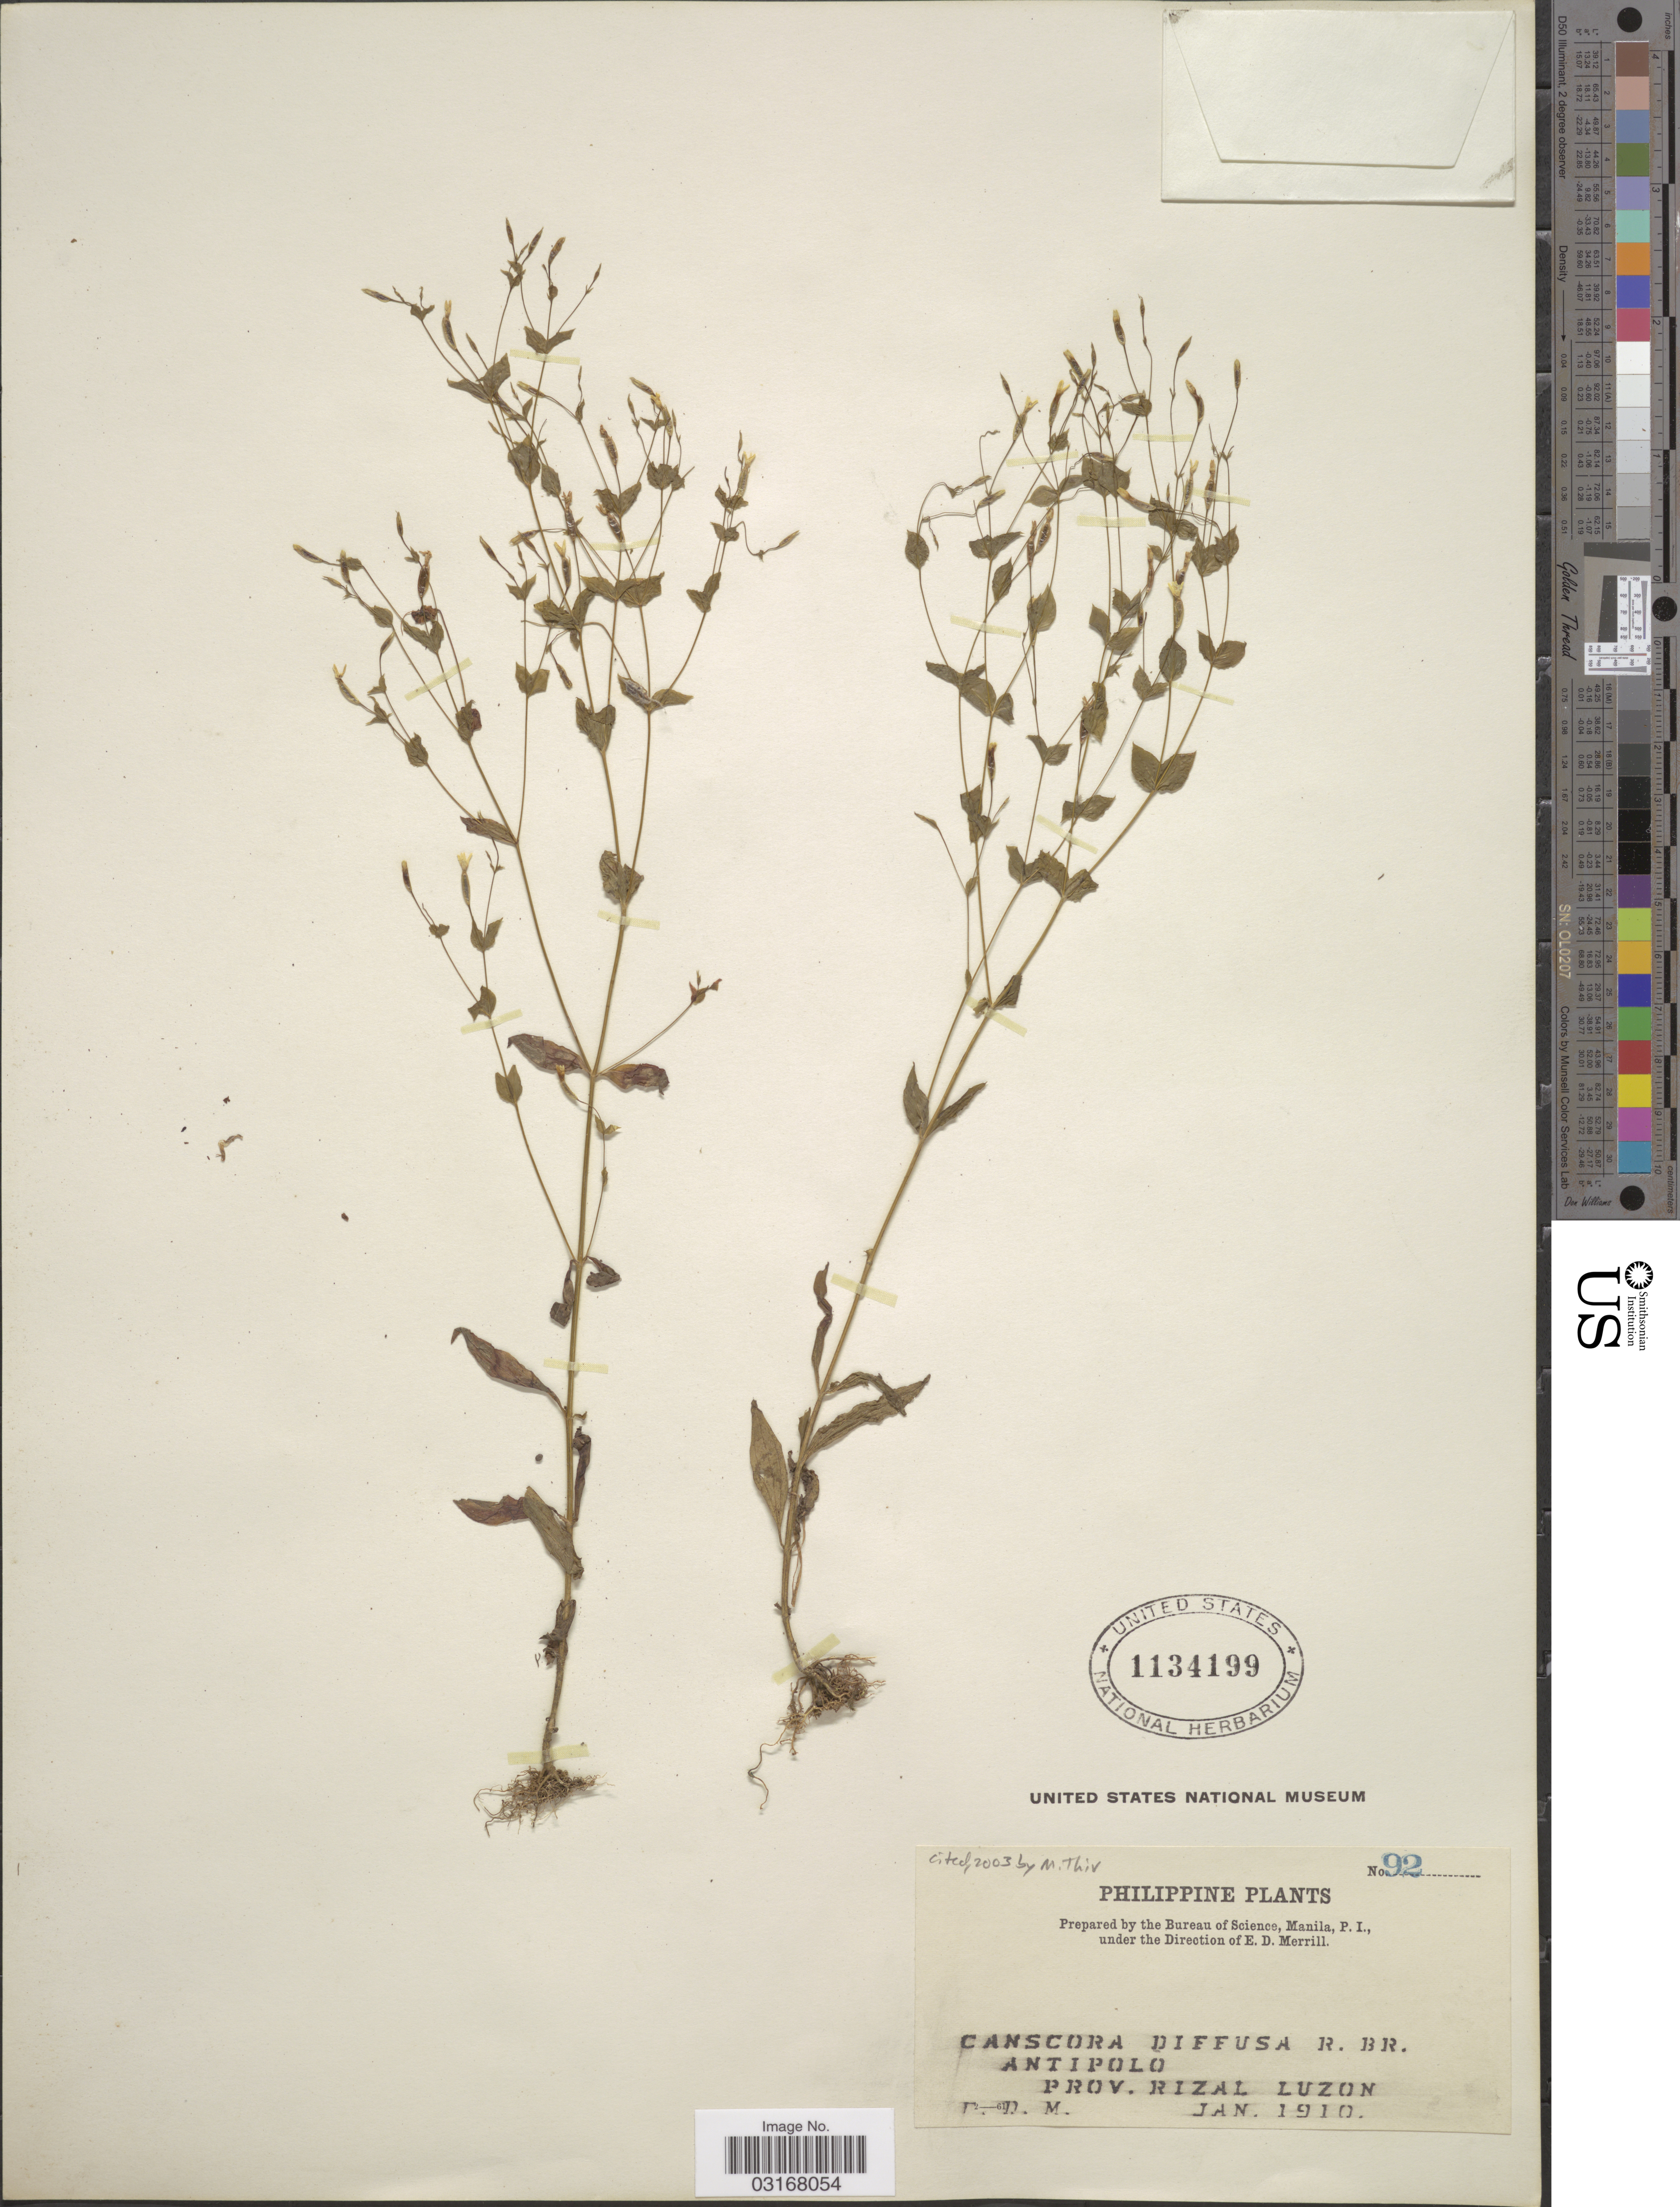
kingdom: Plantae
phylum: Tracheophyta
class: Magnoliopsida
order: Gentianales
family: Gentianaceae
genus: Canscora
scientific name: Canscora diffusa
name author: (Vahl) R. Br. ex Roem. & Schult.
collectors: E. D. Merrill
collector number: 92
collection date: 1910-01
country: Philippines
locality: Antipolo. Prov. Rizal. Luzon.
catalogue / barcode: US 1134199